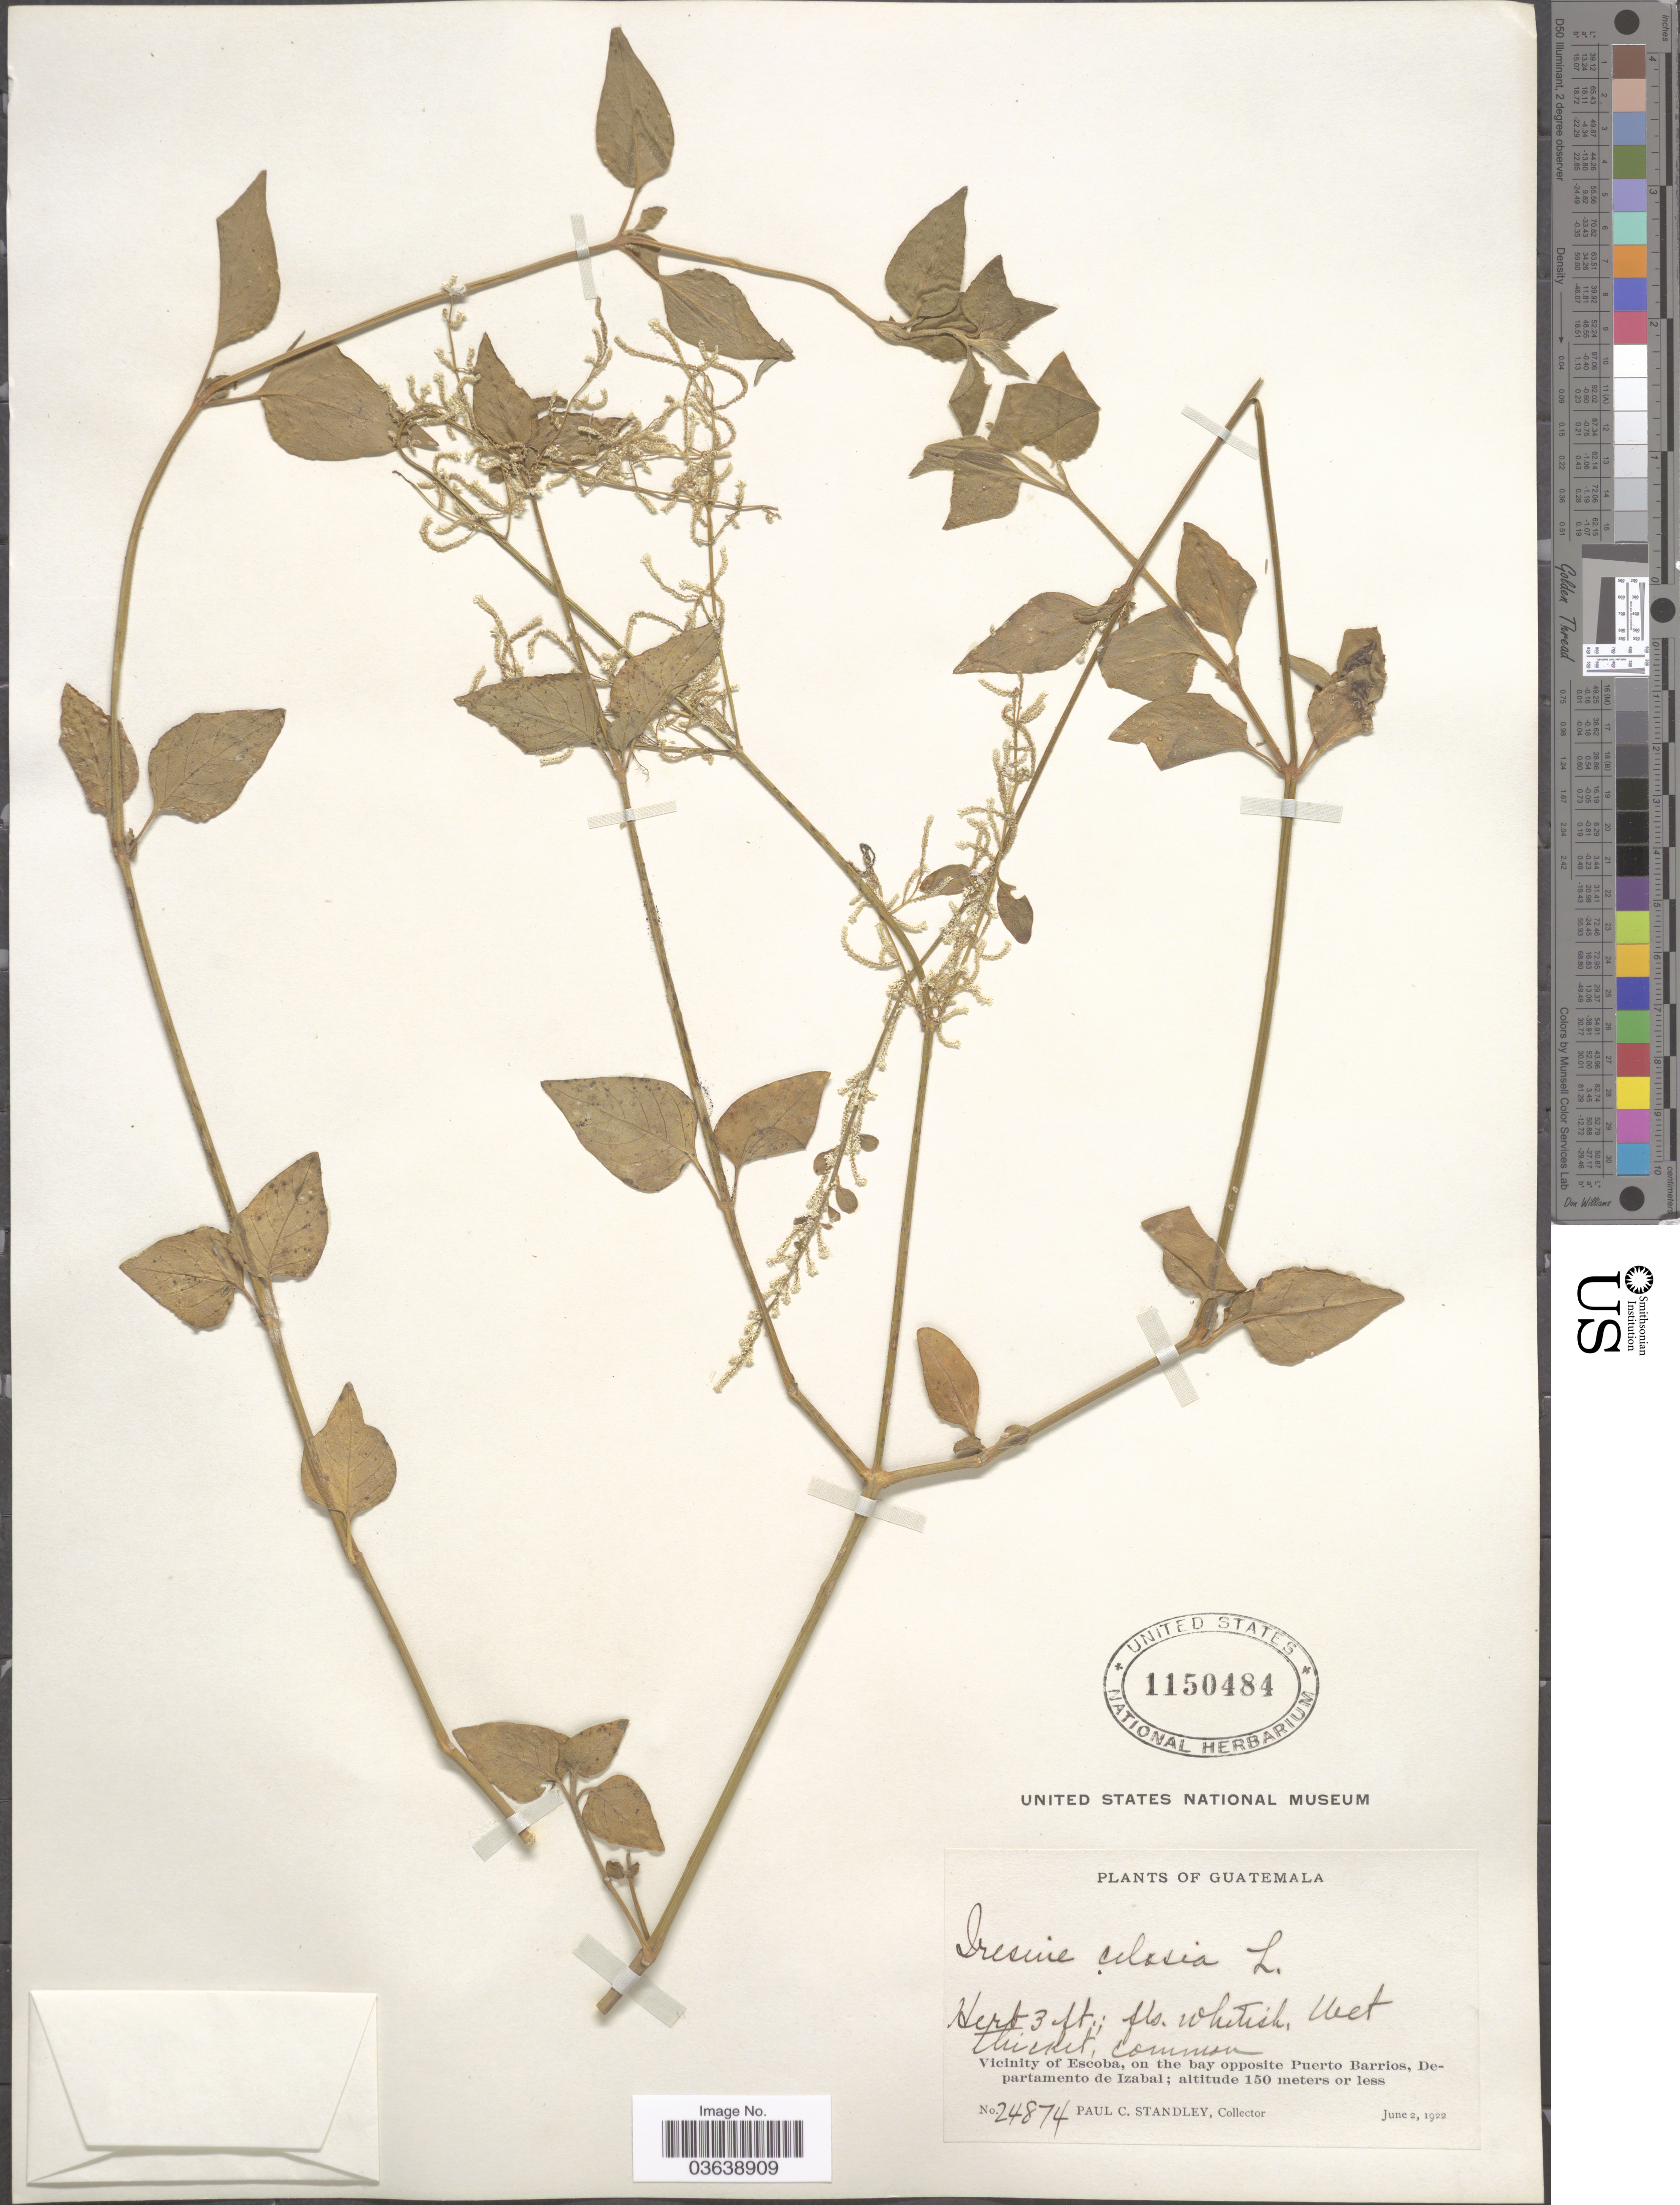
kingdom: Plantae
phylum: Tracheophyta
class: Magnoliopsida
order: Caryophyllales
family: Amaranthaceae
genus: Iresine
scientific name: Iresine celosia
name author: L.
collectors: P. C. Standley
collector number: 24874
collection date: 1922-06-02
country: Guatemala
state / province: Izabal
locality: Vicinity of Escoba, on the bay opposite Puerto Barrios, Departamento de Izabal.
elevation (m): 150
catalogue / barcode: US 1150484